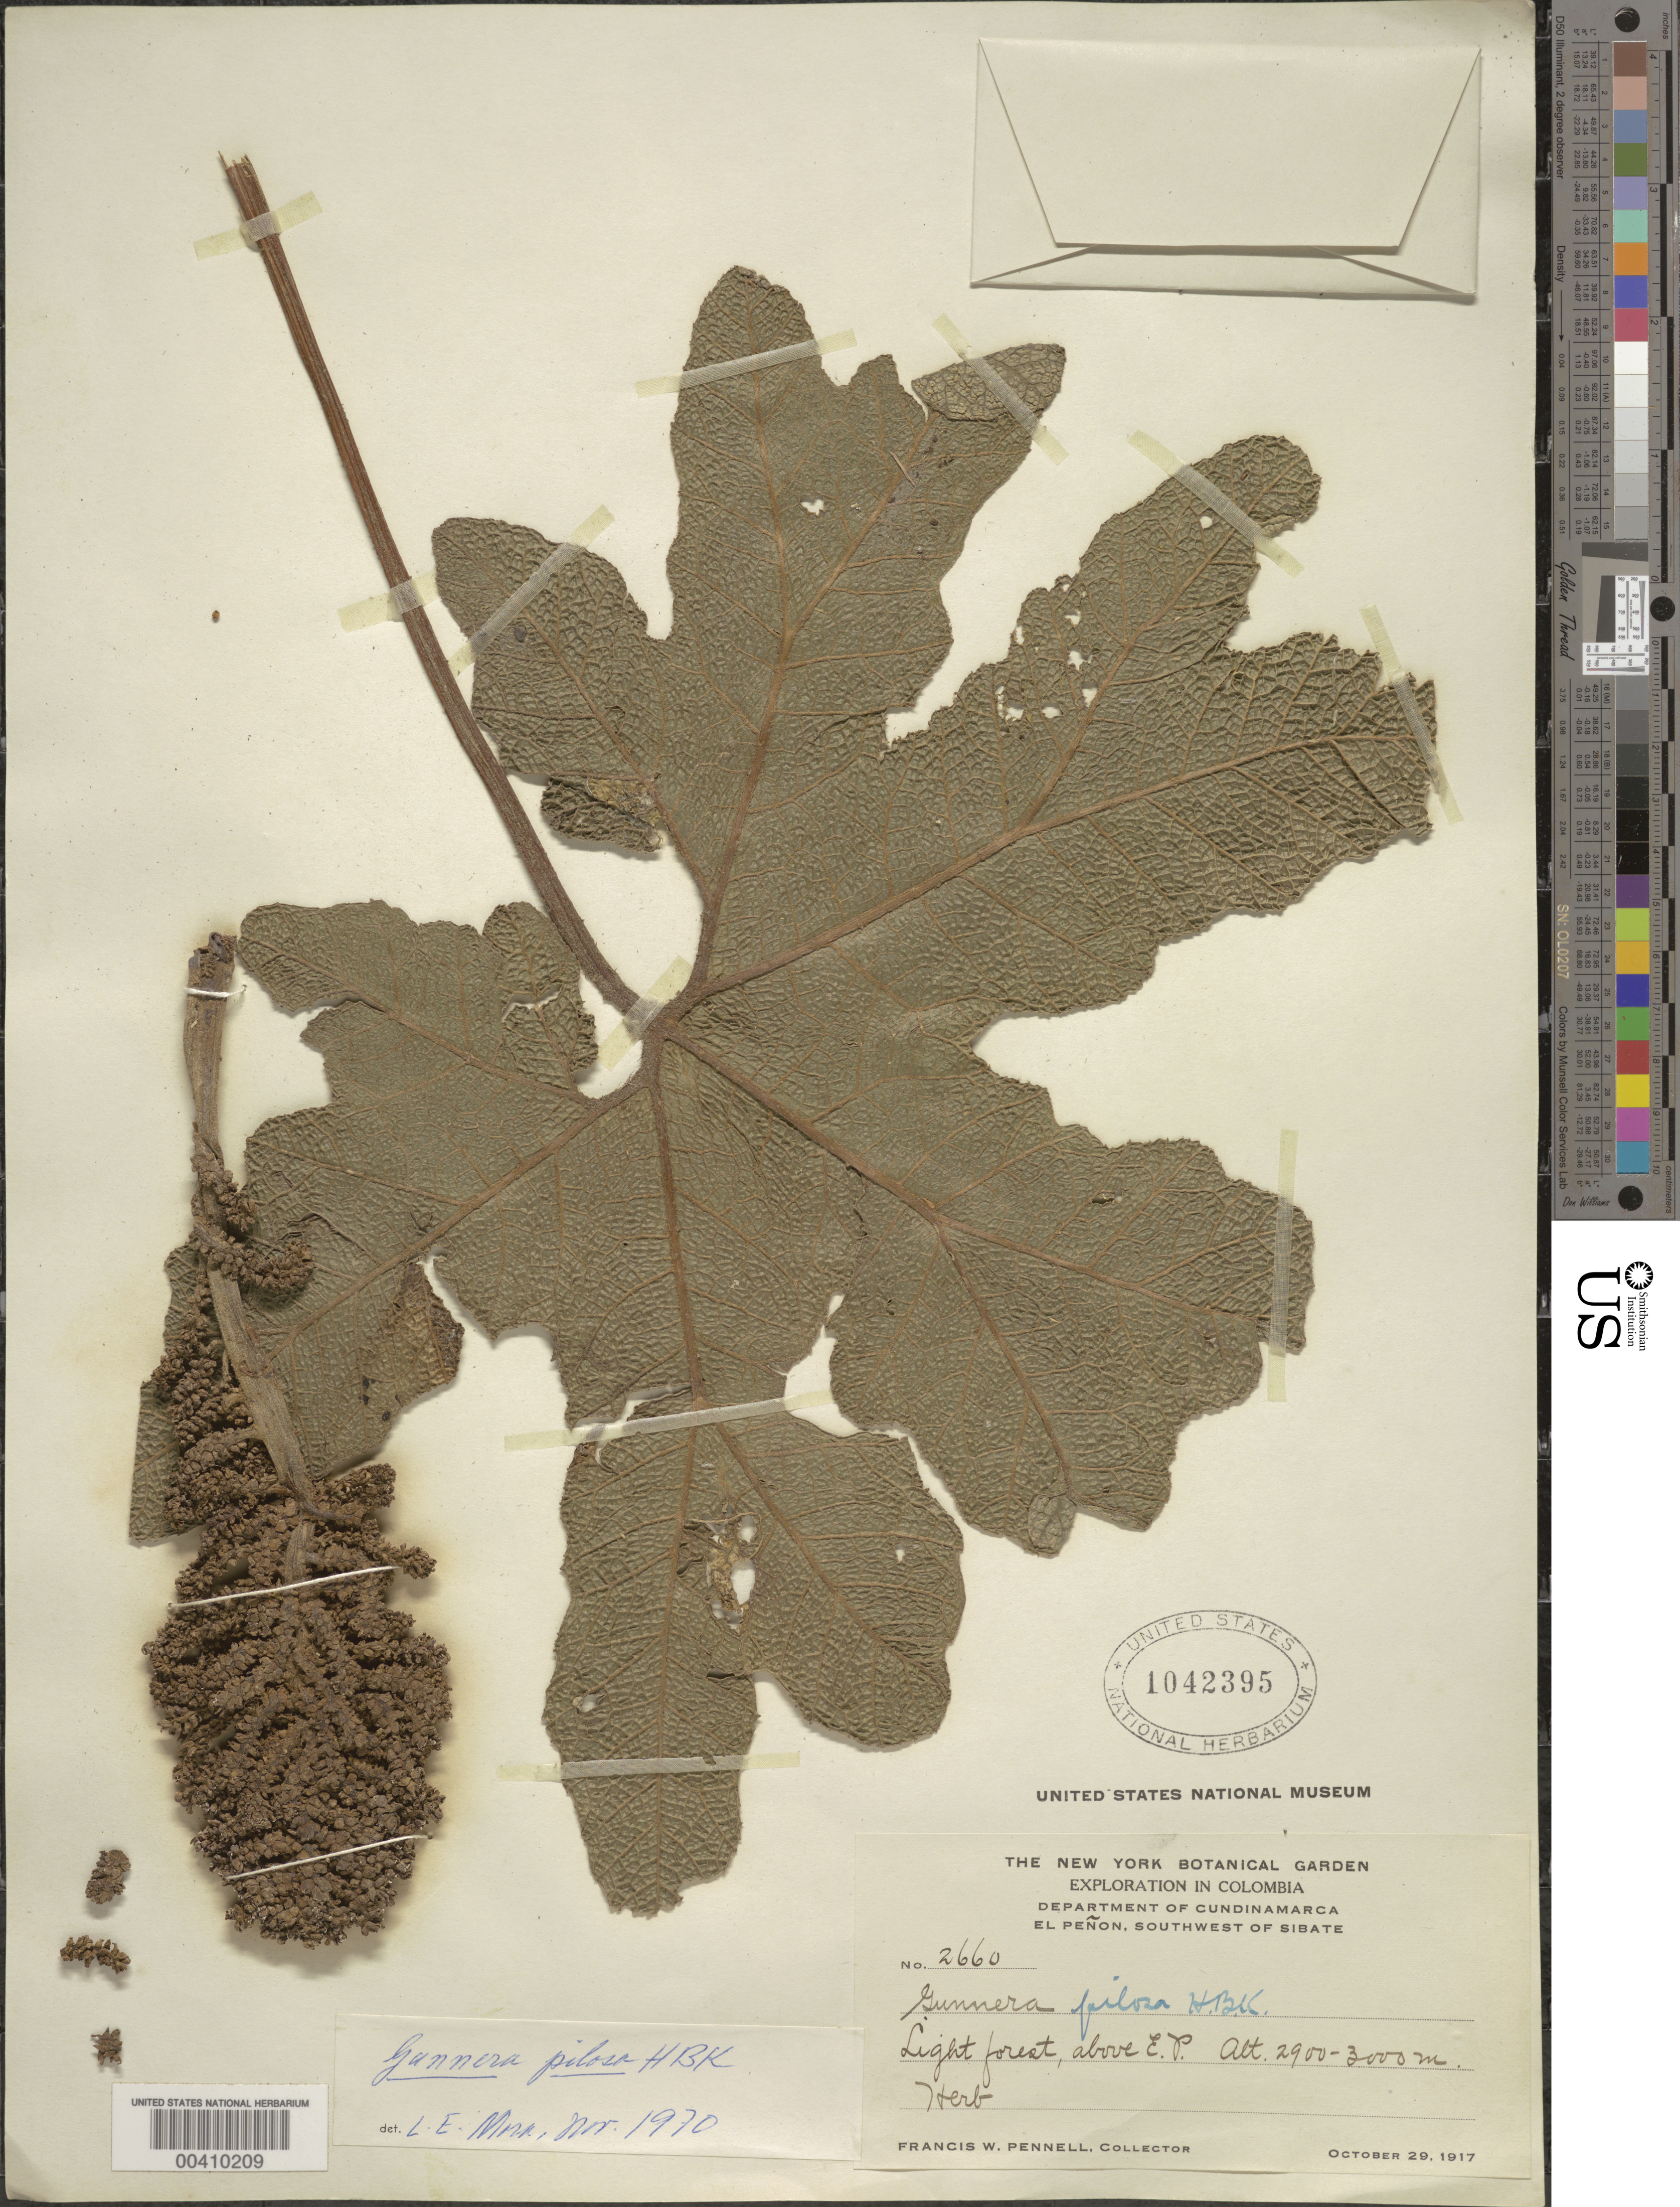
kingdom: Plantae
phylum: Tracheophyta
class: Magnoliopsida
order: Gunnerales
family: Gunneraceae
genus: Gunnera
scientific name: Gunnera pilosa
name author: Kunth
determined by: Mora-Osejo, L. E.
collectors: F. W. Pennell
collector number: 2660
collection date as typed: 29 Oct 1917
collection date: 1917-10-29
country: Colombia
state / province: Cundinamarca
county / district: El Peñón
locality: El Peñón, SW of Sibate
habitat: light forest above E.P.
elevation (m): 2900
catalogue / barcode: US 1042395